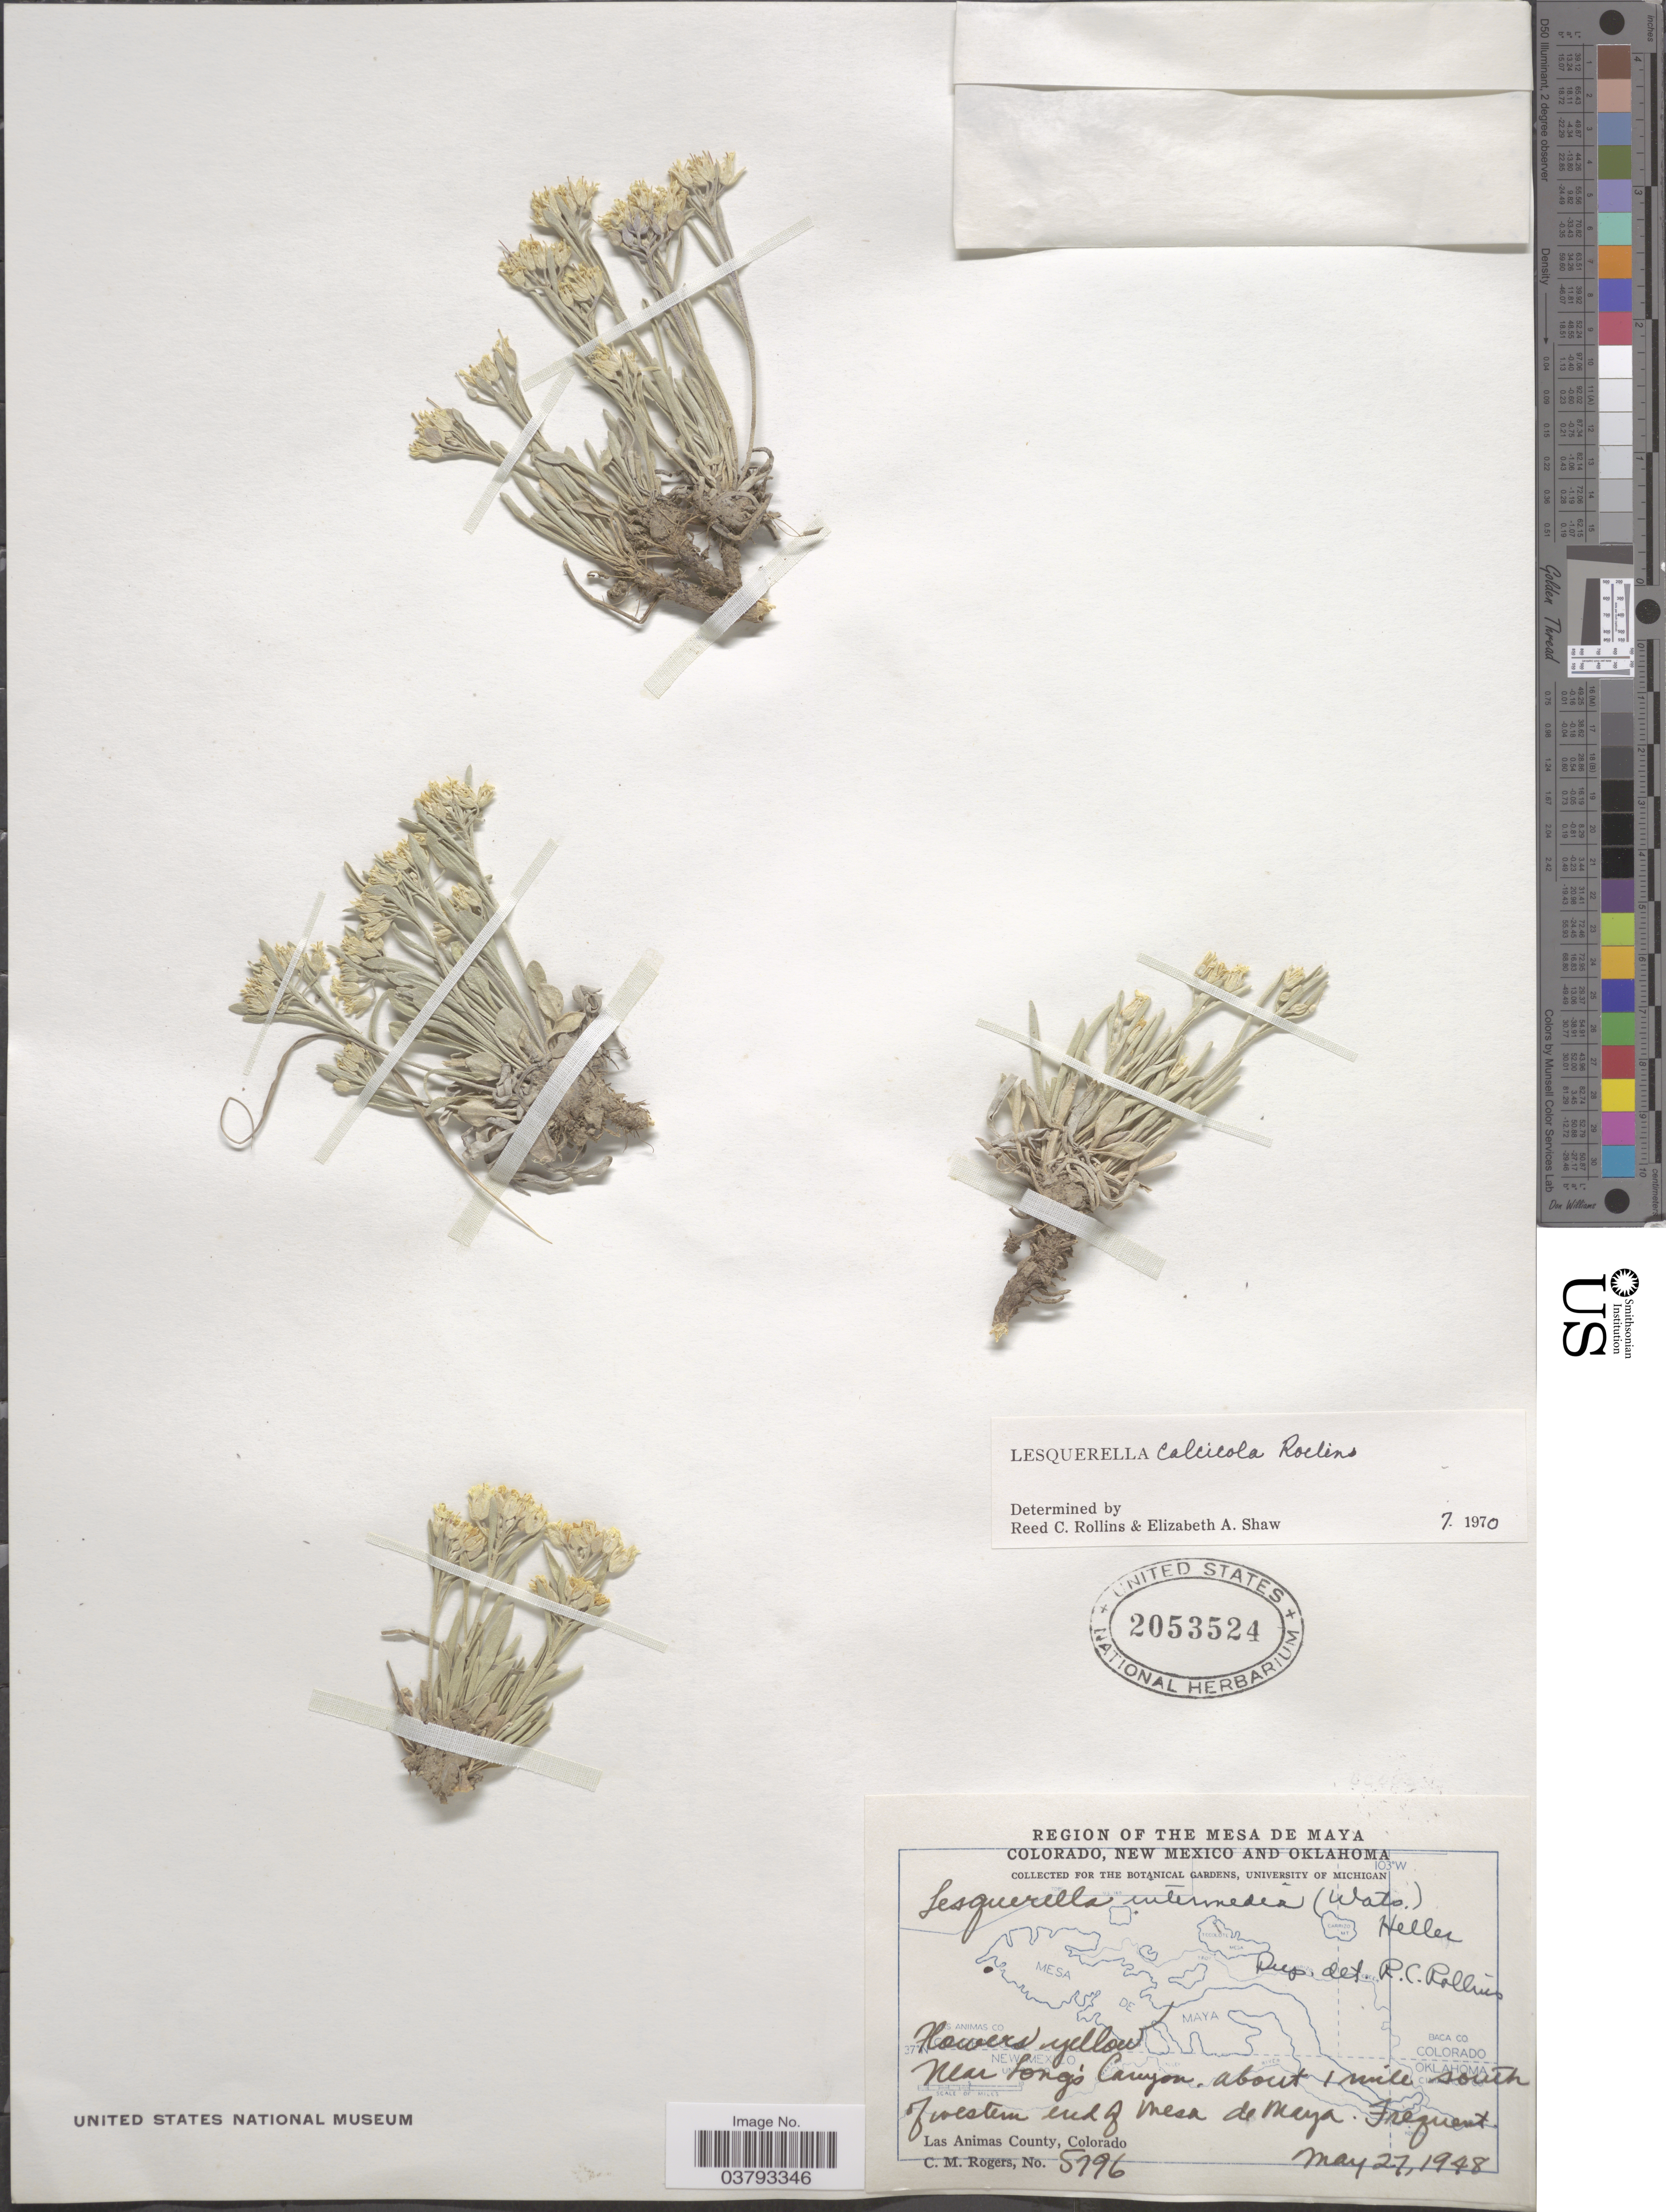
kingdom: Plantae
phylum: Tracheophyta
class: Magnoliopsida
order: Brassicales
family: Brassicaceae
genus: Lesquerella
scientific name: Lesquerella calcicola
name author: Rollins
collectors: C. M. Rogers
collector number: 5796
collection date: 1948-05-27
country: United States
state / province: Colorado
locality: The Mesa de Maya. Near Long's Canyon, about 1 mile south of western end of Mesa de Maya. Las Animas County.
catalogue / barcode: US 2053524